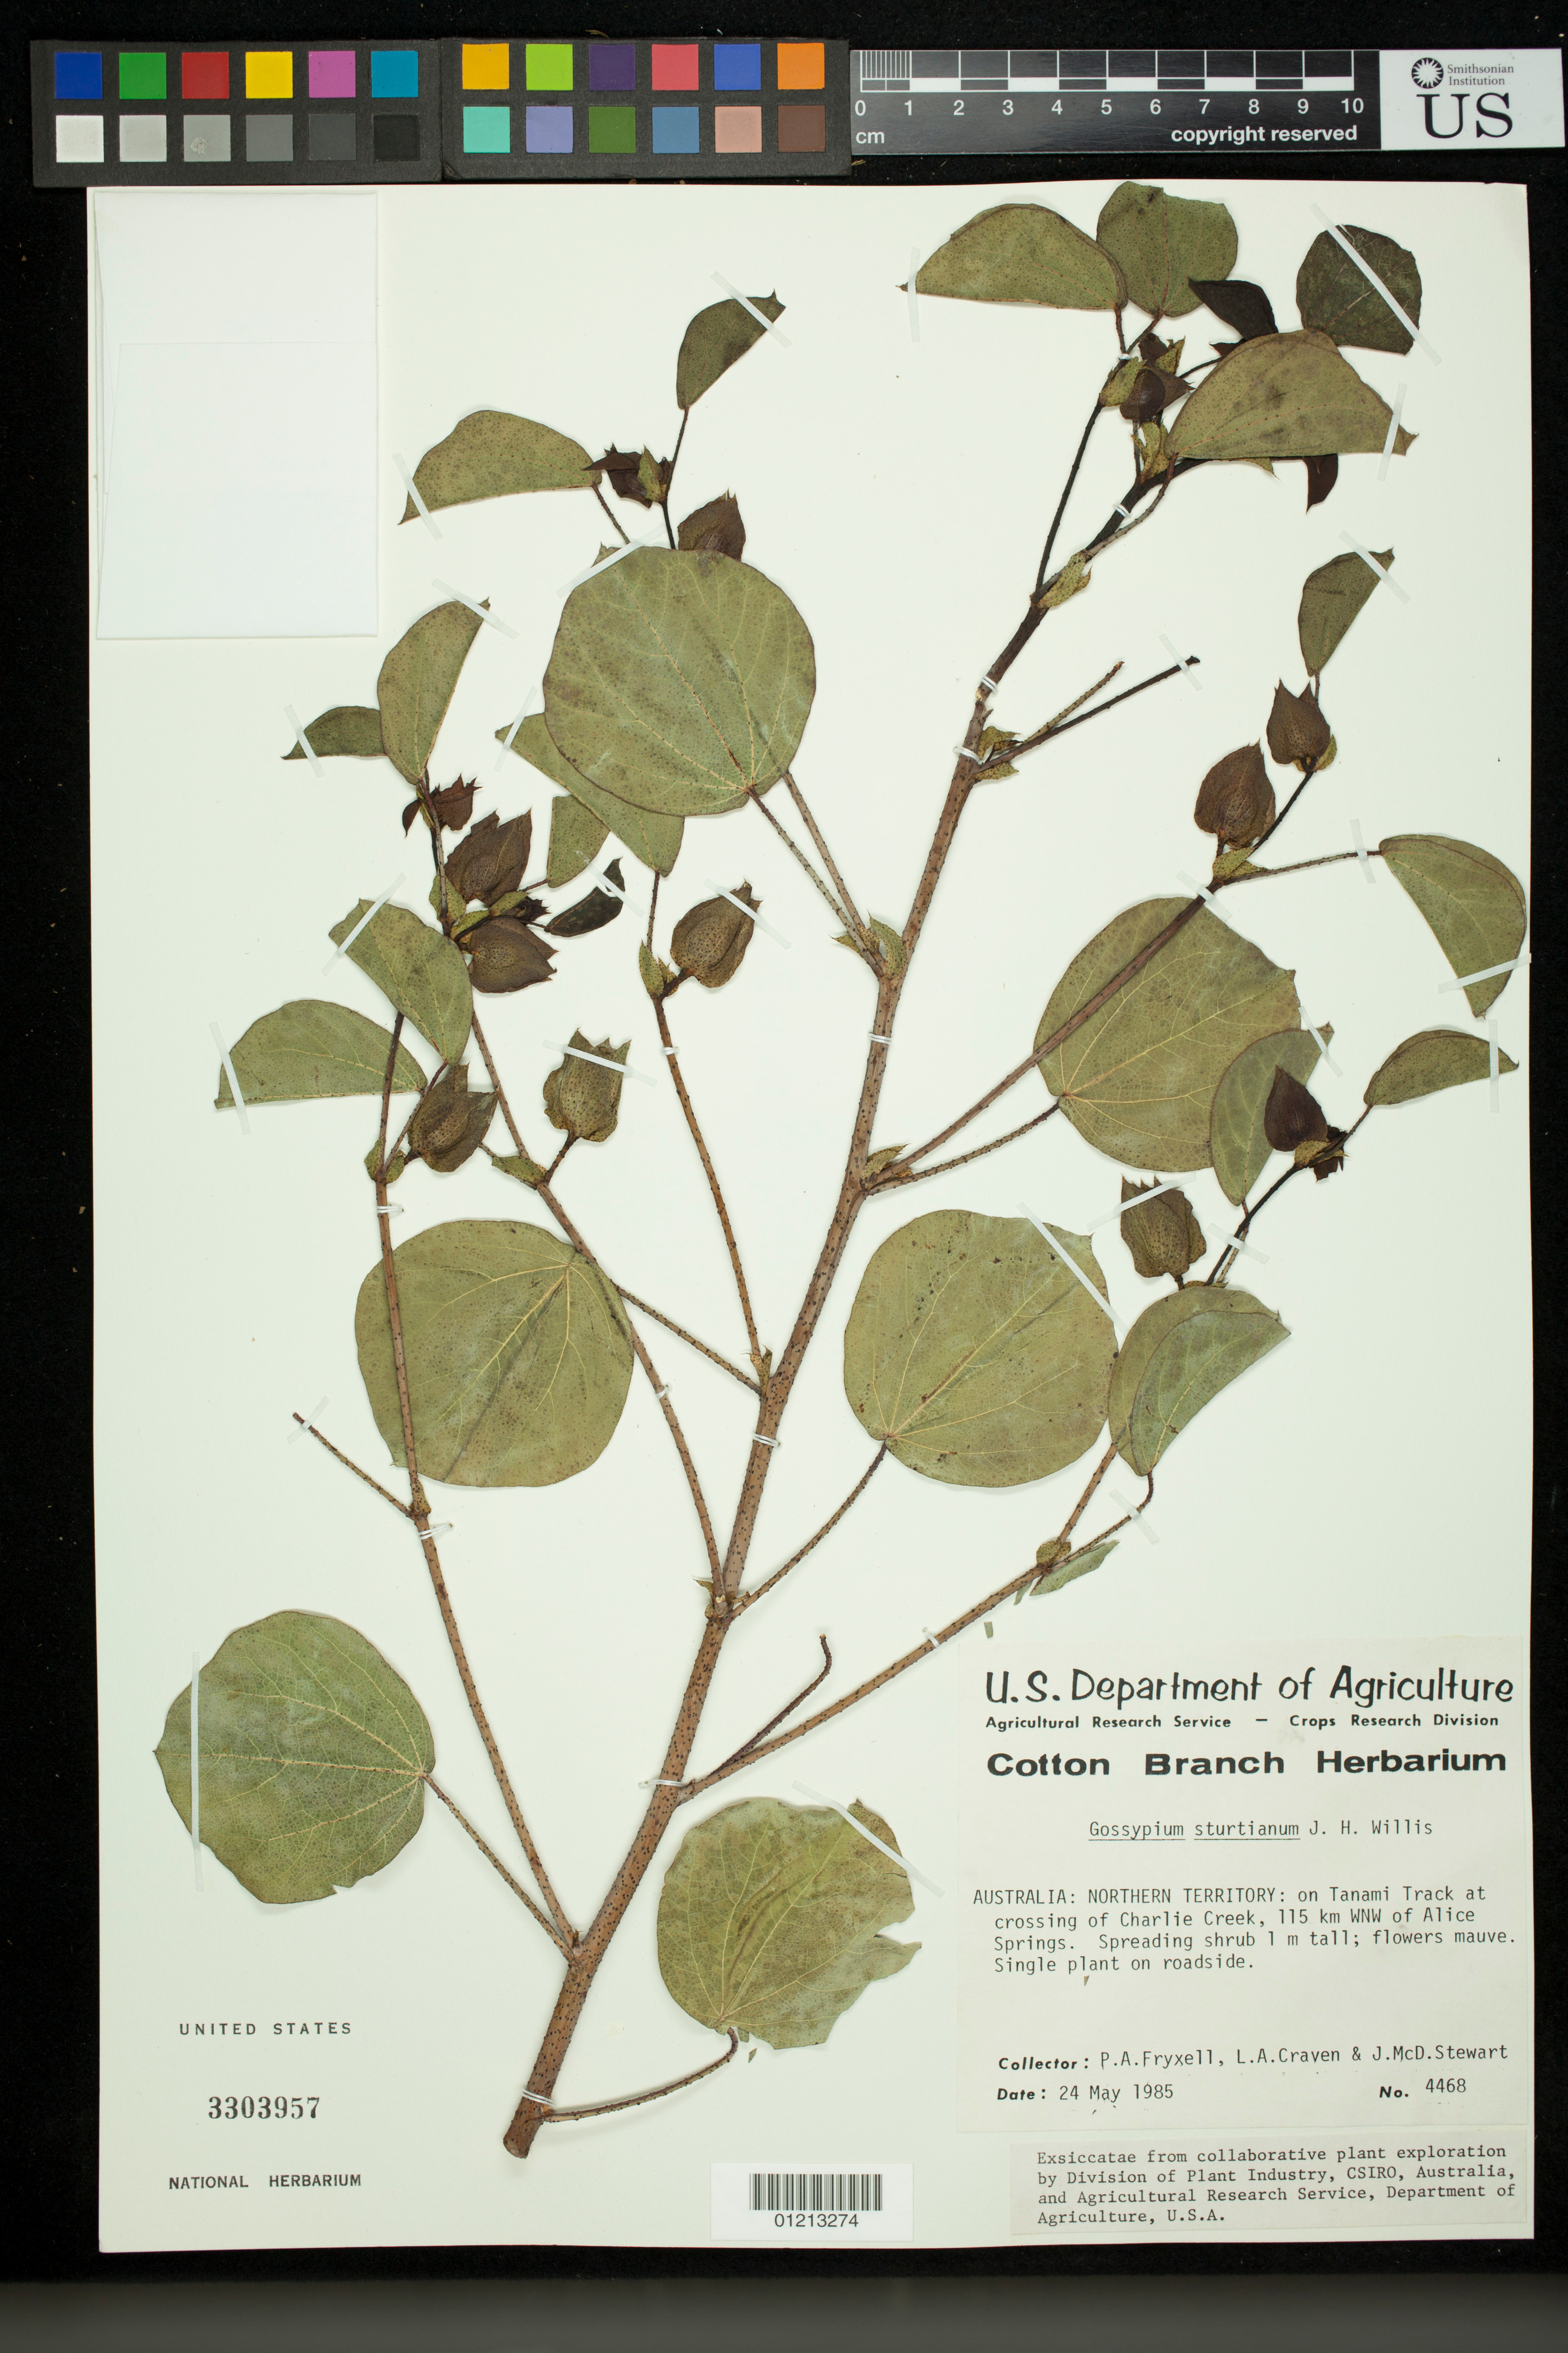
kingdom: Plantae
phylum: Tracheophyta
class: Magnoliopsida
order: Malvales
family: Malvaceae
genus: Gossypium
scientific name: Gossypium sturtii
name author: F. Muell.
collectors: P. A. Fryxell, L. A. Craven & J. Stewart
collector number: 4468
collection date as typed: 24 May 1985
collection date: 1985-05-24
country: Australia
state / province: Northern Territory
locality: On Tanami Track at crossing of Charlie Creek, 115 km WNW of Alice Springs. Roadside.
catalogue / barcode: US 3303957